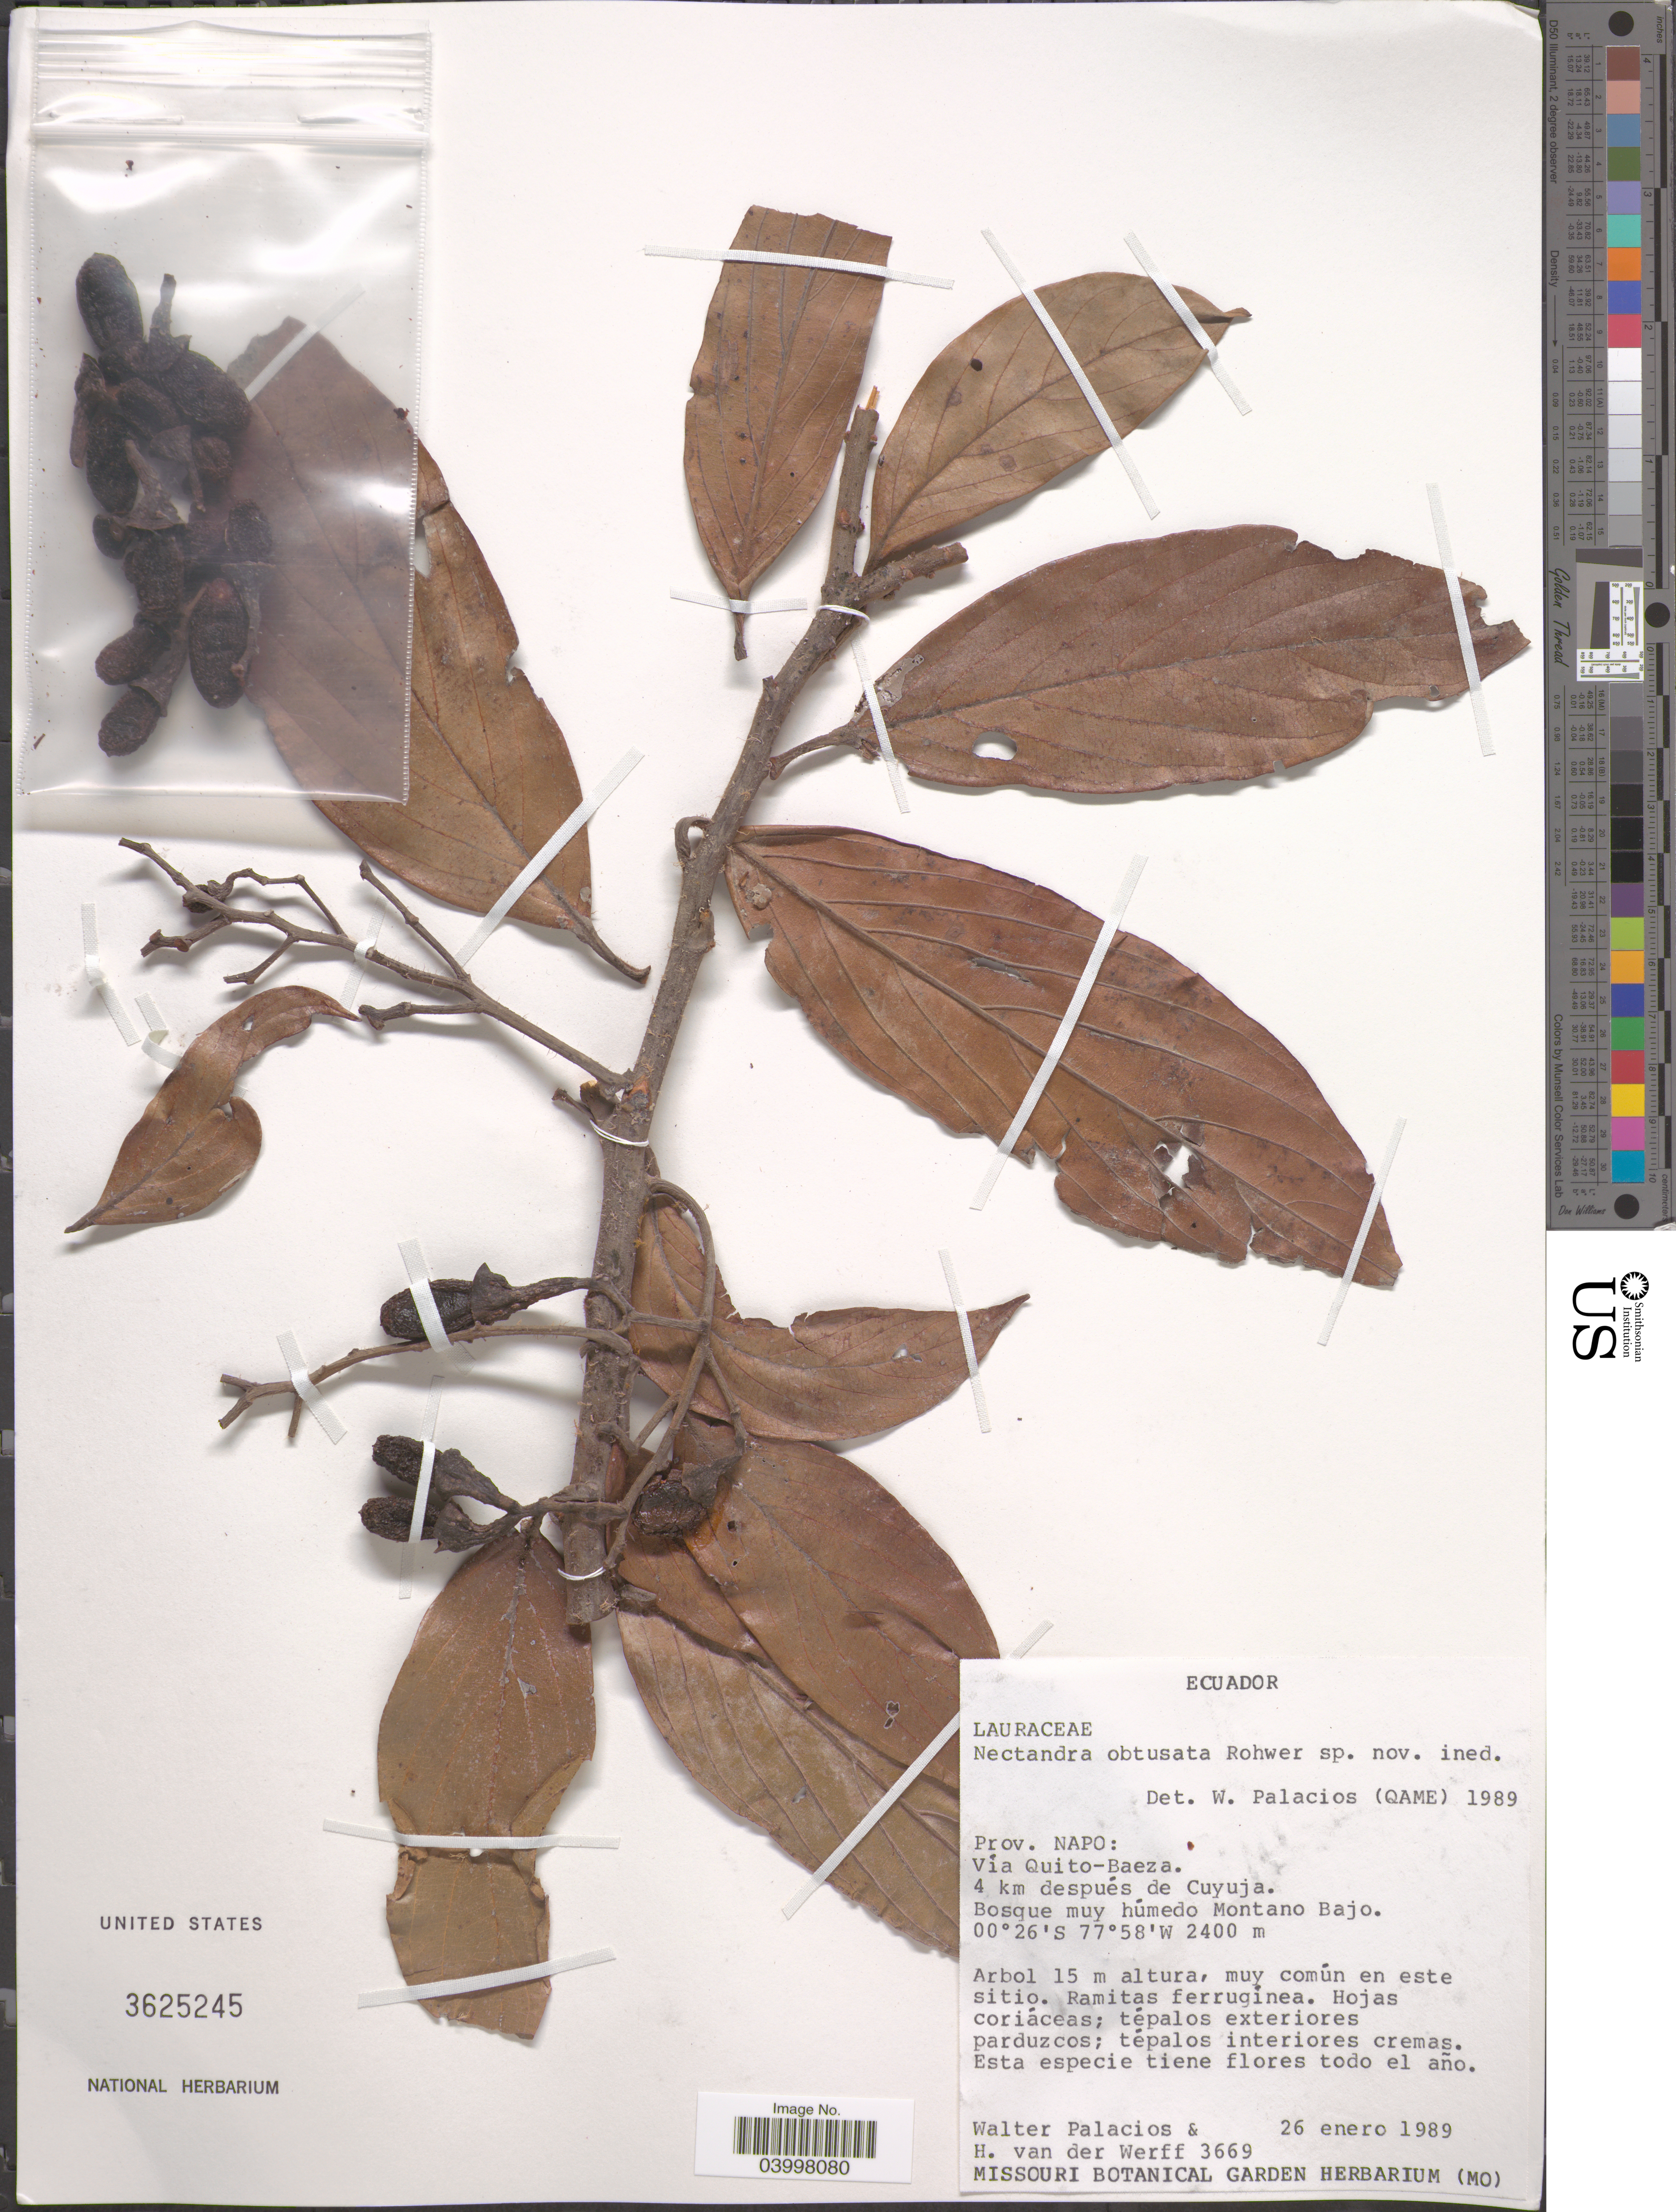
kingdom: Plantae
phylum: Tracheophyta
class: Magnoliopsida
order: Laurales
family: Lauraceae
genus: Nectandra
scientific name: Nectandra obtusata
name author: Rohwer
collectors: W. Palacios & H. van der Werff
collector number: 3669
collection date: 1989-01-26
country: Ecuador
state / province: Napo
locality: Vía Quito-Baeza. 4 km después de Cuyuja. Bosque muy húmedo Montano Bajo.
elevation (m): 2400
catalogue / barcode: US 3625245